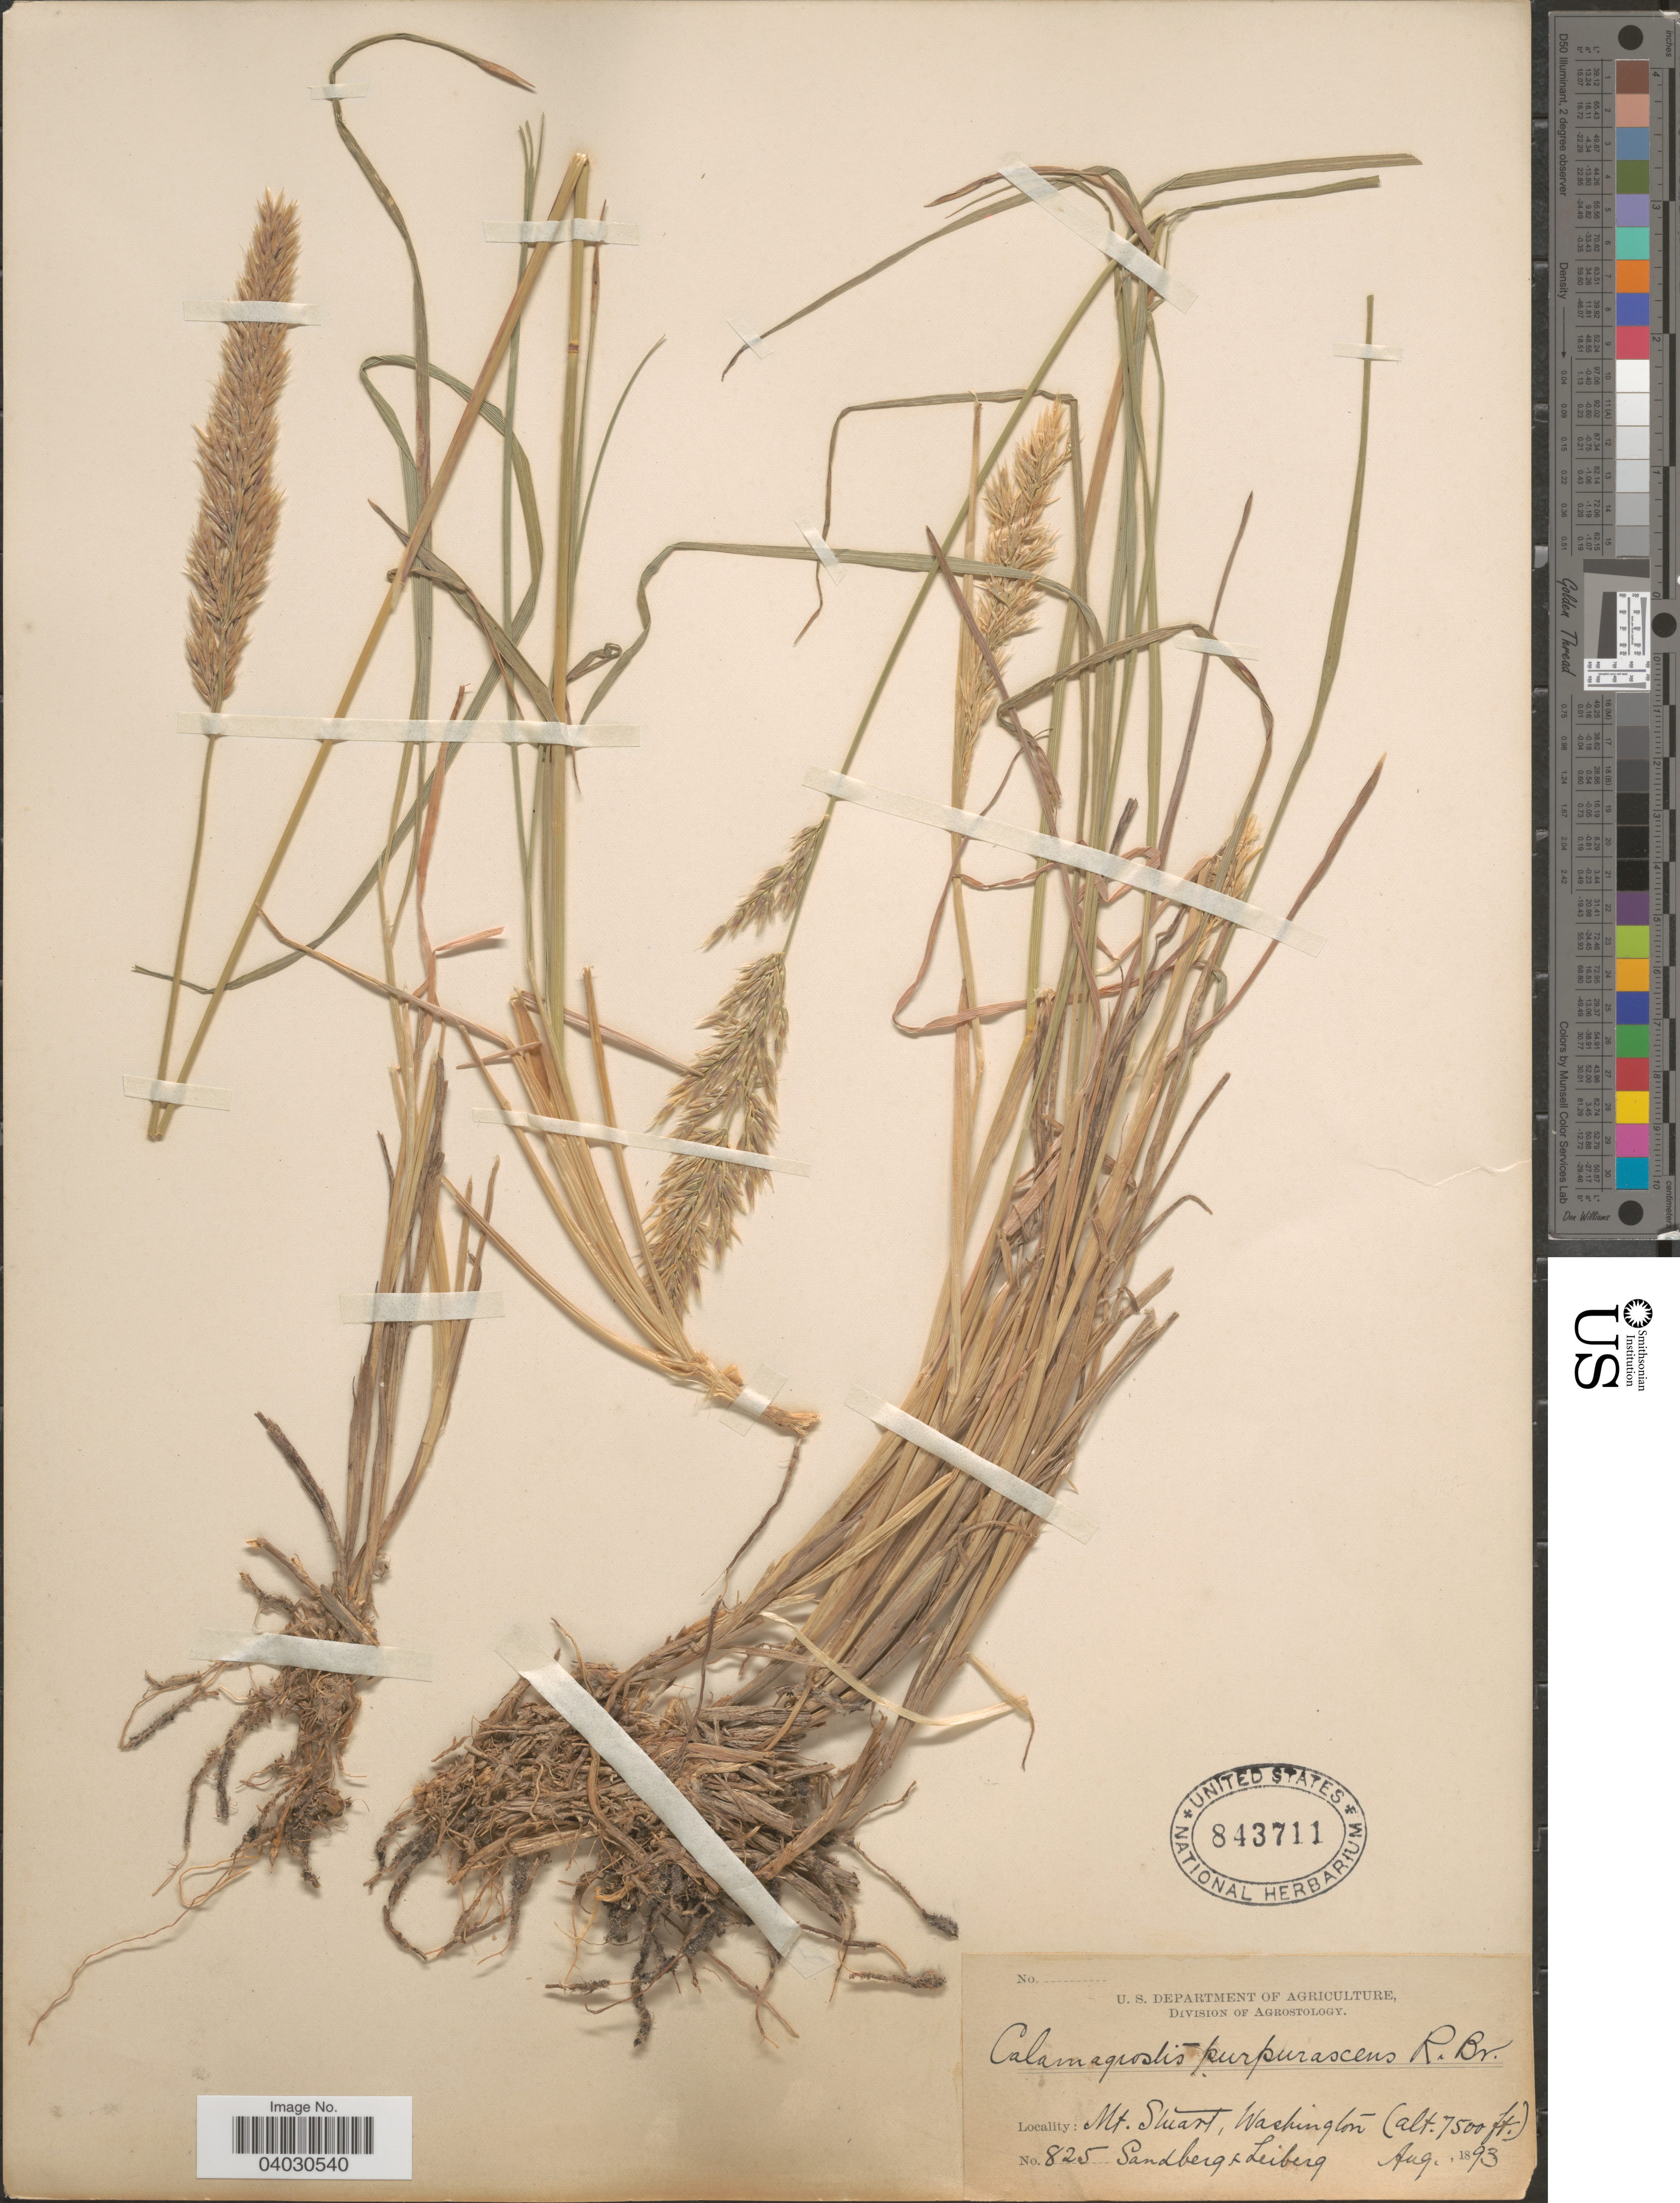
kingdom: Plantae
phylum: Tracheophyta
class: Liliopsida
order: Poales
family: Poaceae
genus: Calamagrostis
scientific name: Calamagrostis purpurascens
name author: R. Br.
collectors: Sandberg & -. Leiberg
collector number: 825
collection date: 1893-08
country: United States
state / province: Washington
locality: Mt. Stuart.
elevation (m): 2286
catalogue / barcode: US 843711